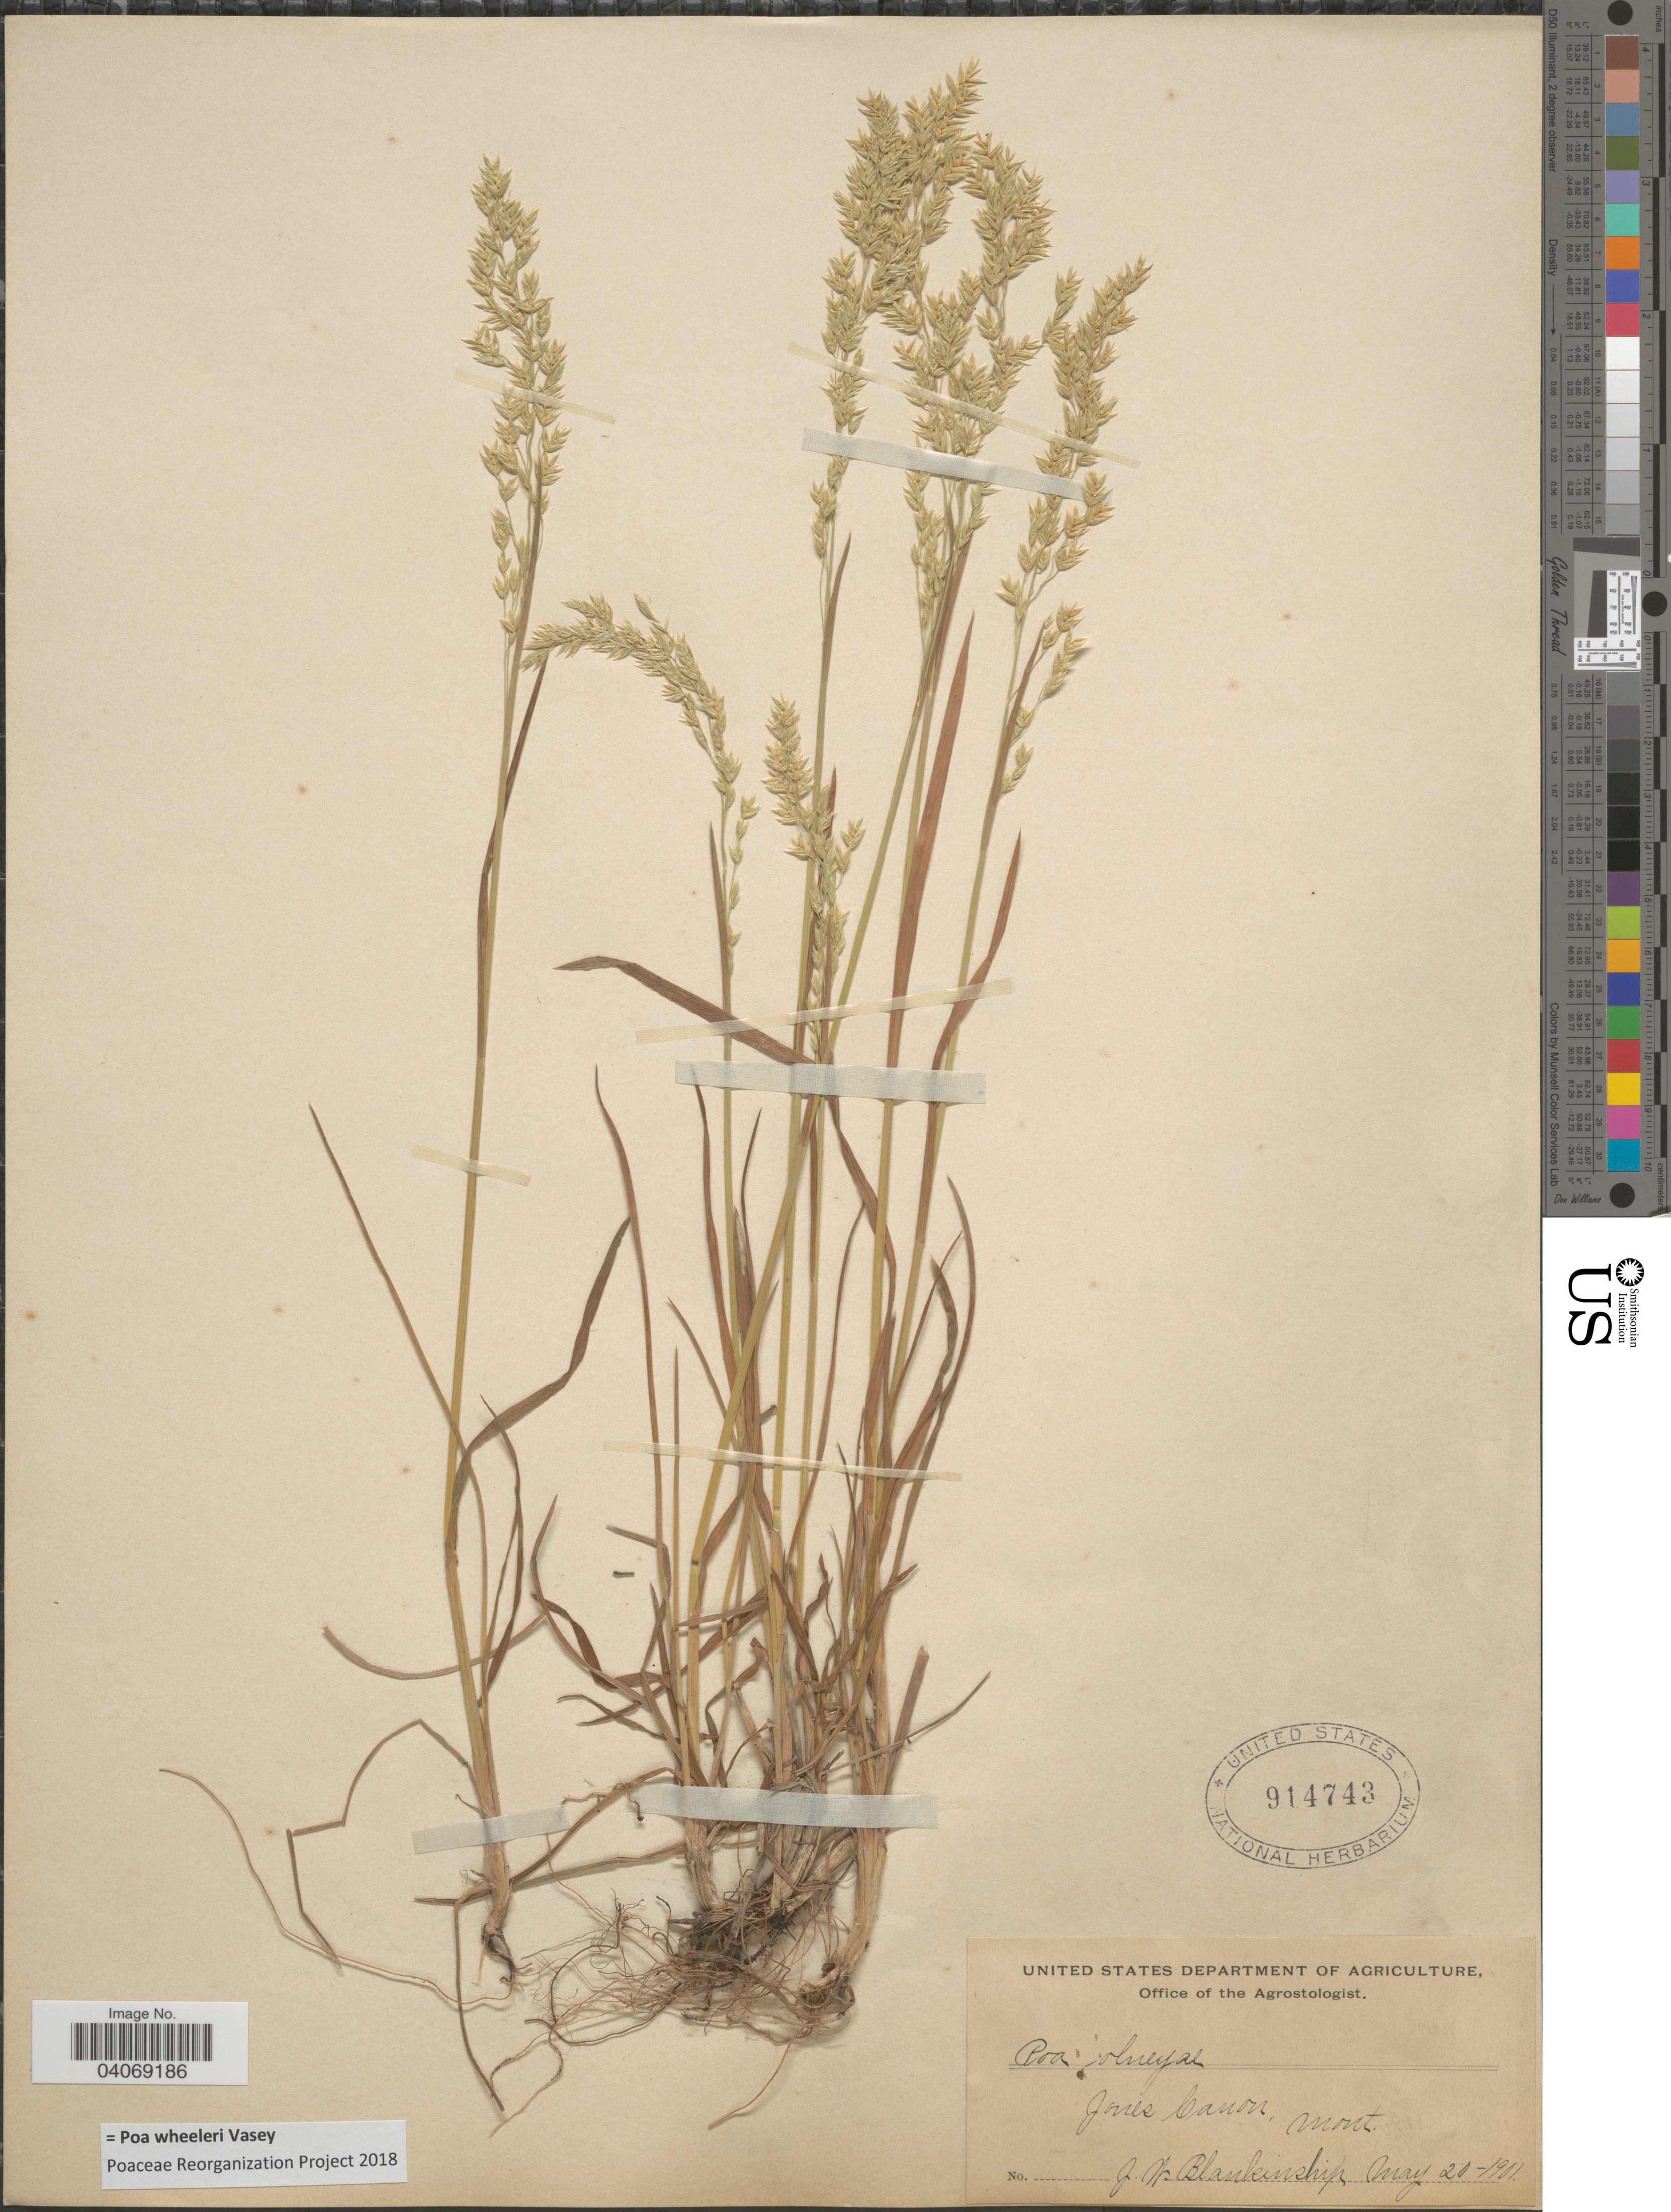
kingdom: Plantae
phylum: Tracheophyta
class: Liliopsida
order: Poales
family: Poaceae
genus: Poa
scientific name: Poa wheeleri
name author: Vasey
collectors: J. W. Blankinship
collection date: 1901-05-20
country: United States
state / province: Montana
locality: Jones Canon.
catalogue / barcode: US 914743